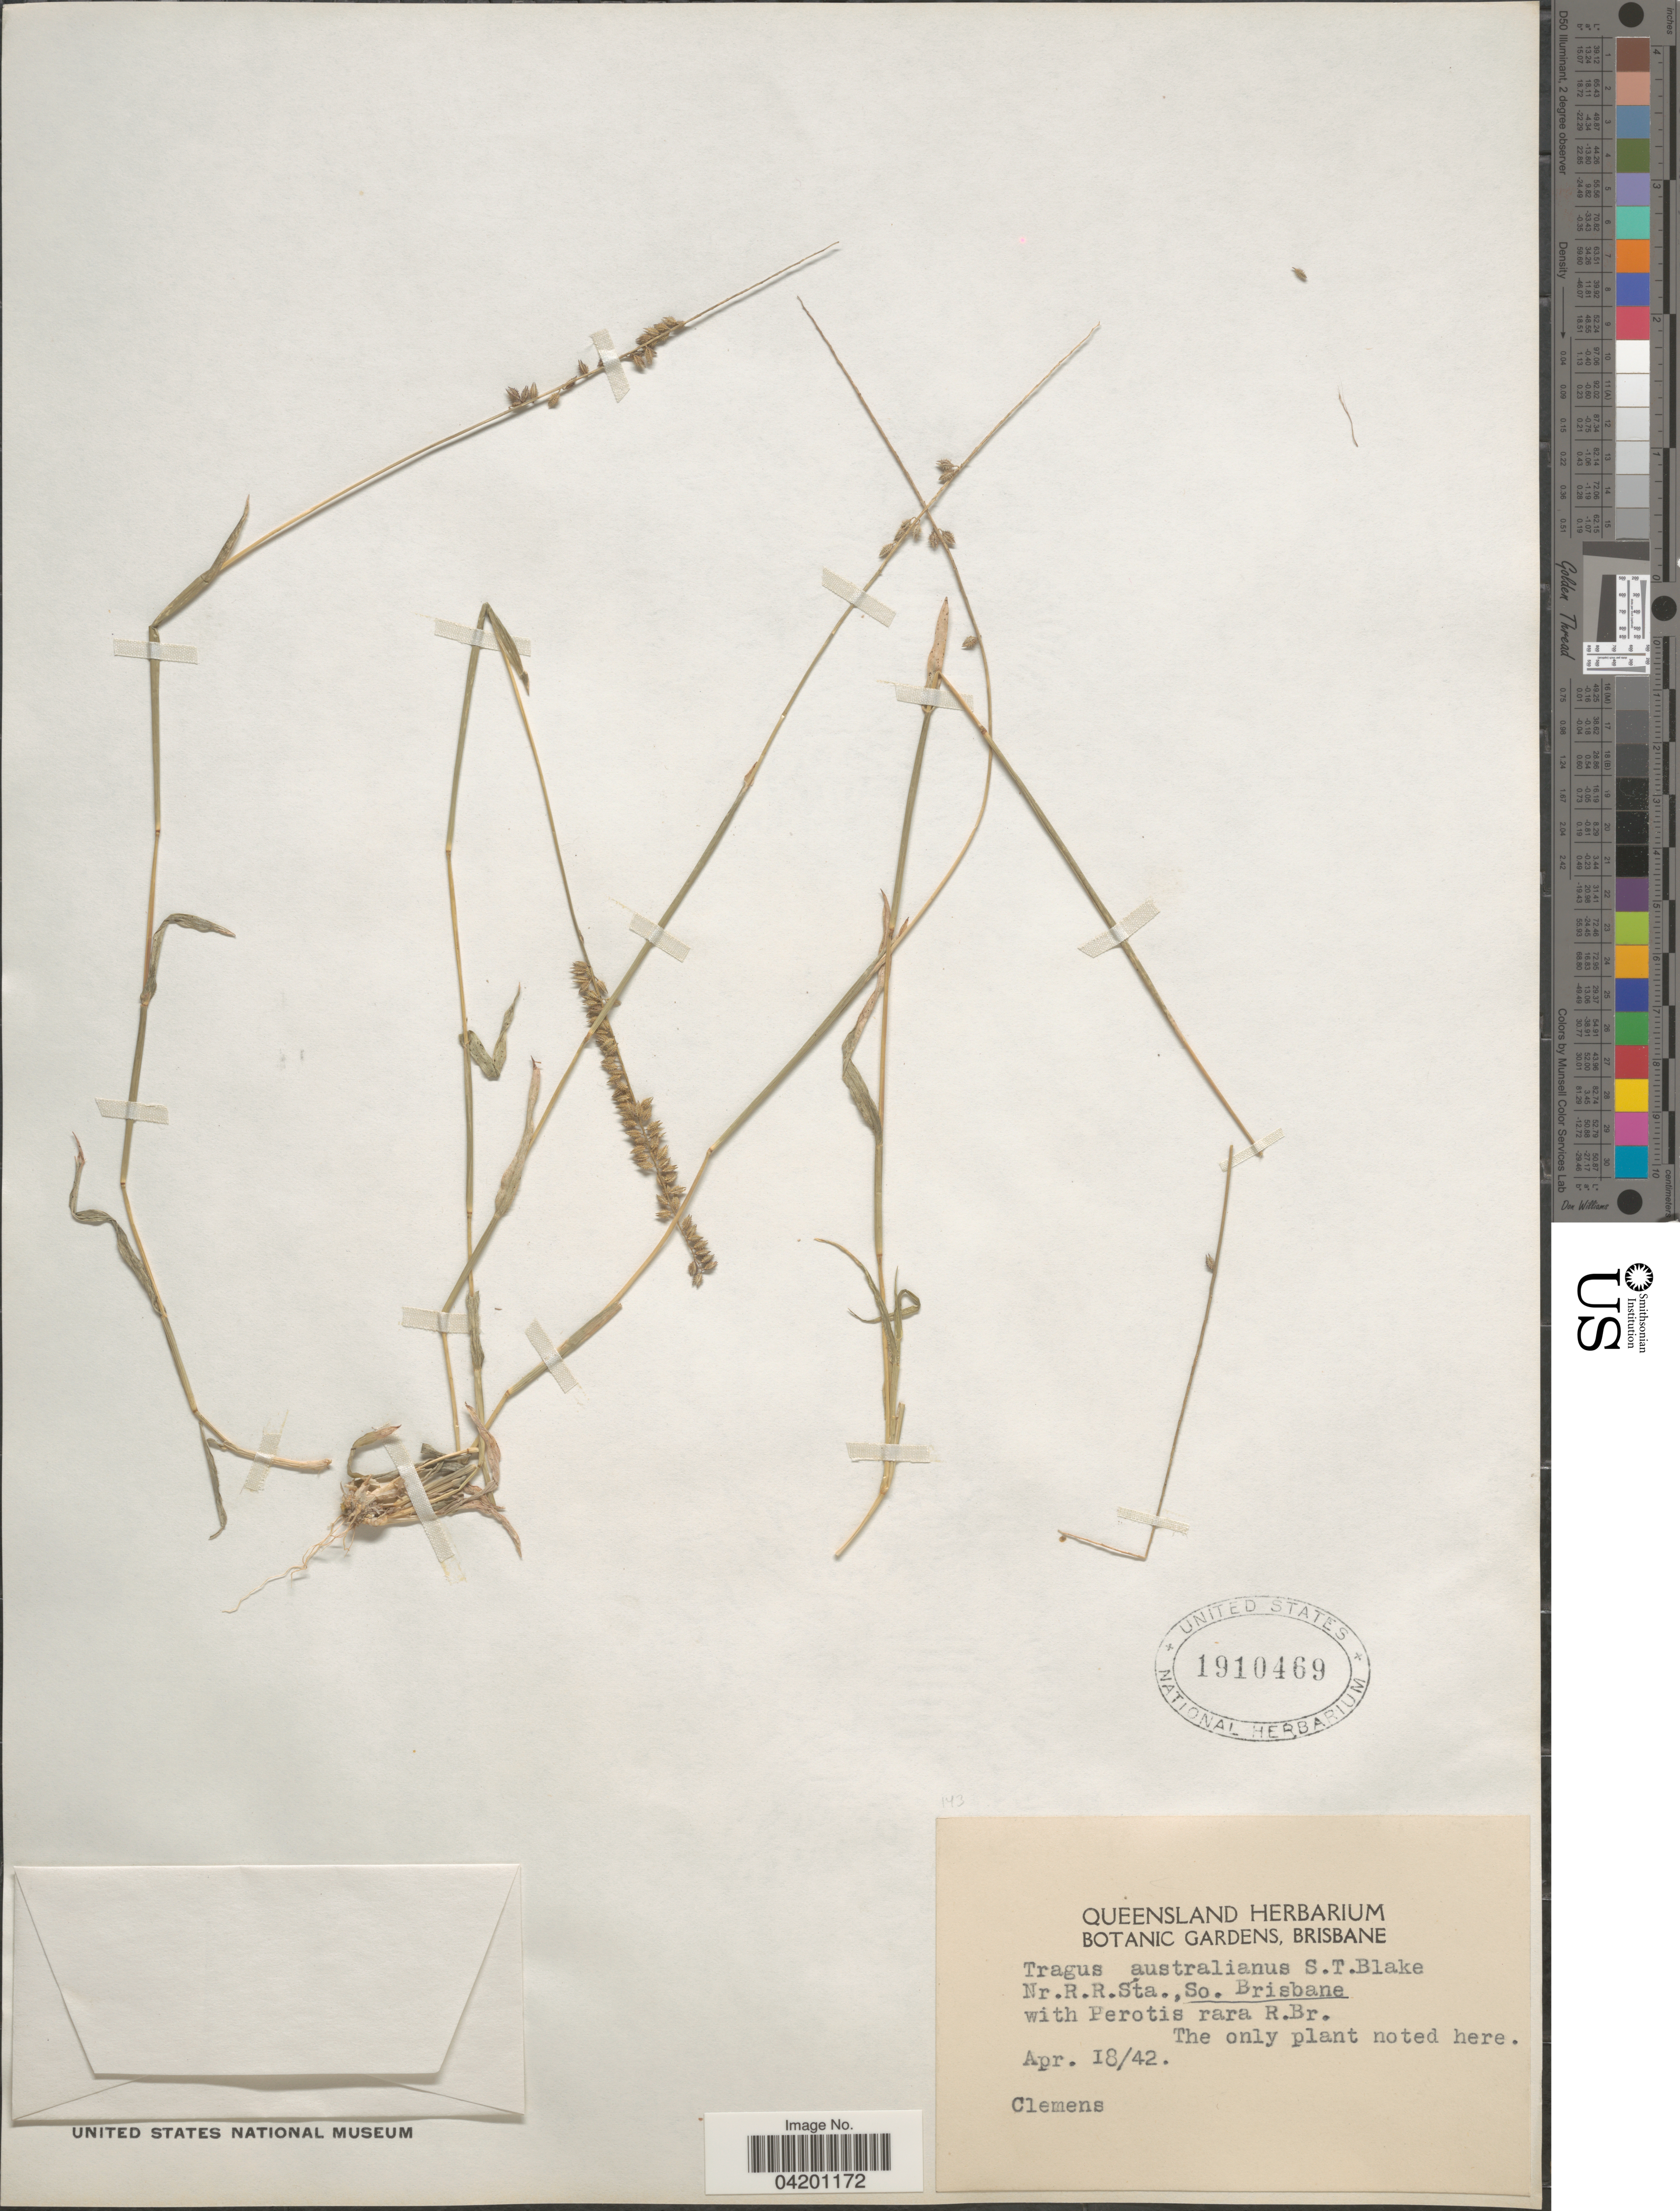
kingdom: Plantae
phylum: Tracheophyta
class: Liliopsida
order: Poales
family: Poaceae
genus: Tragus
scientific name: Tragus australianus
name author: S.T. Blake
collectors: -. Clemens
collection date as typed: Transcribed d/m/y: 18/4/42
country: Australia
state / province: Queensland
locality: Nr.R.R.Sta., So. Brisbane.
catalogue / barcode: US 1910469